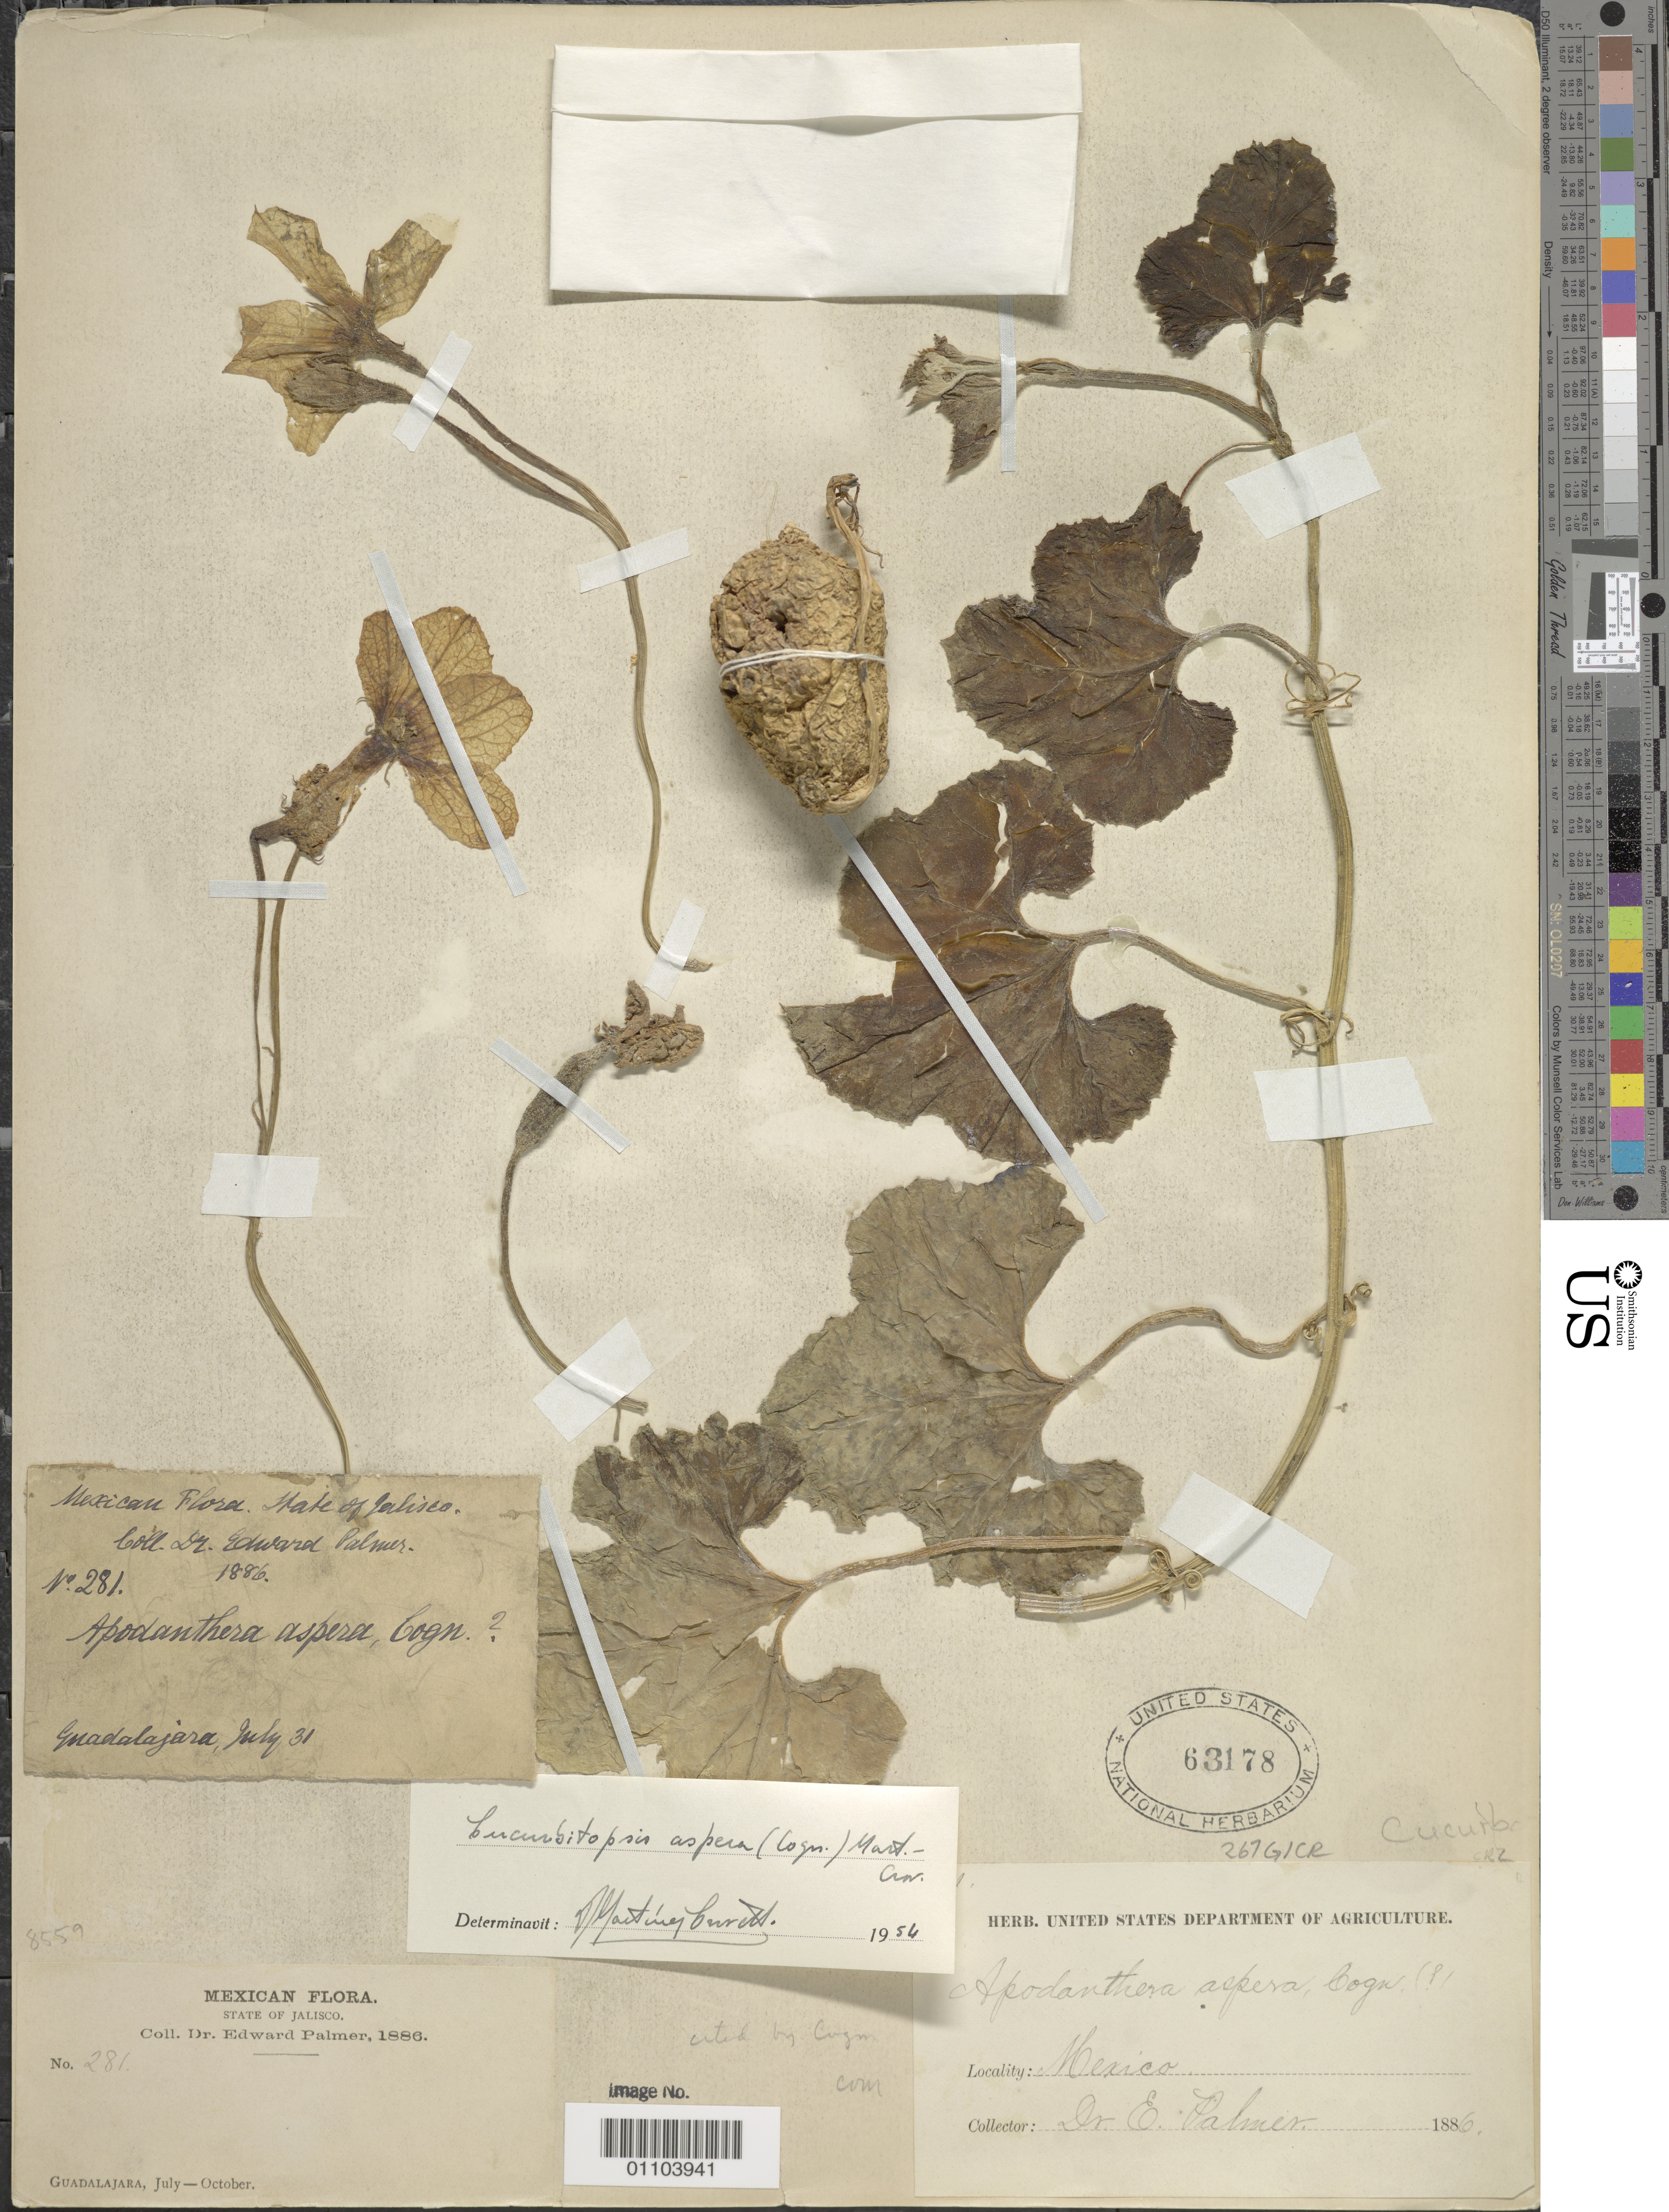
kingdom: Plantae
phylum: Tracheophyta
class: Magnoliopsida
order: Cucurbitales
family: Cucurbitaceae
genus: Apodanthera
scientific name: Apodanthera aspera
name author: Cogn.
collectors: E. Palmer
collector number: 281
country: Mexico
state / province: Jalisco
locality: Guadalajara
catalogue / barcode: US 63178